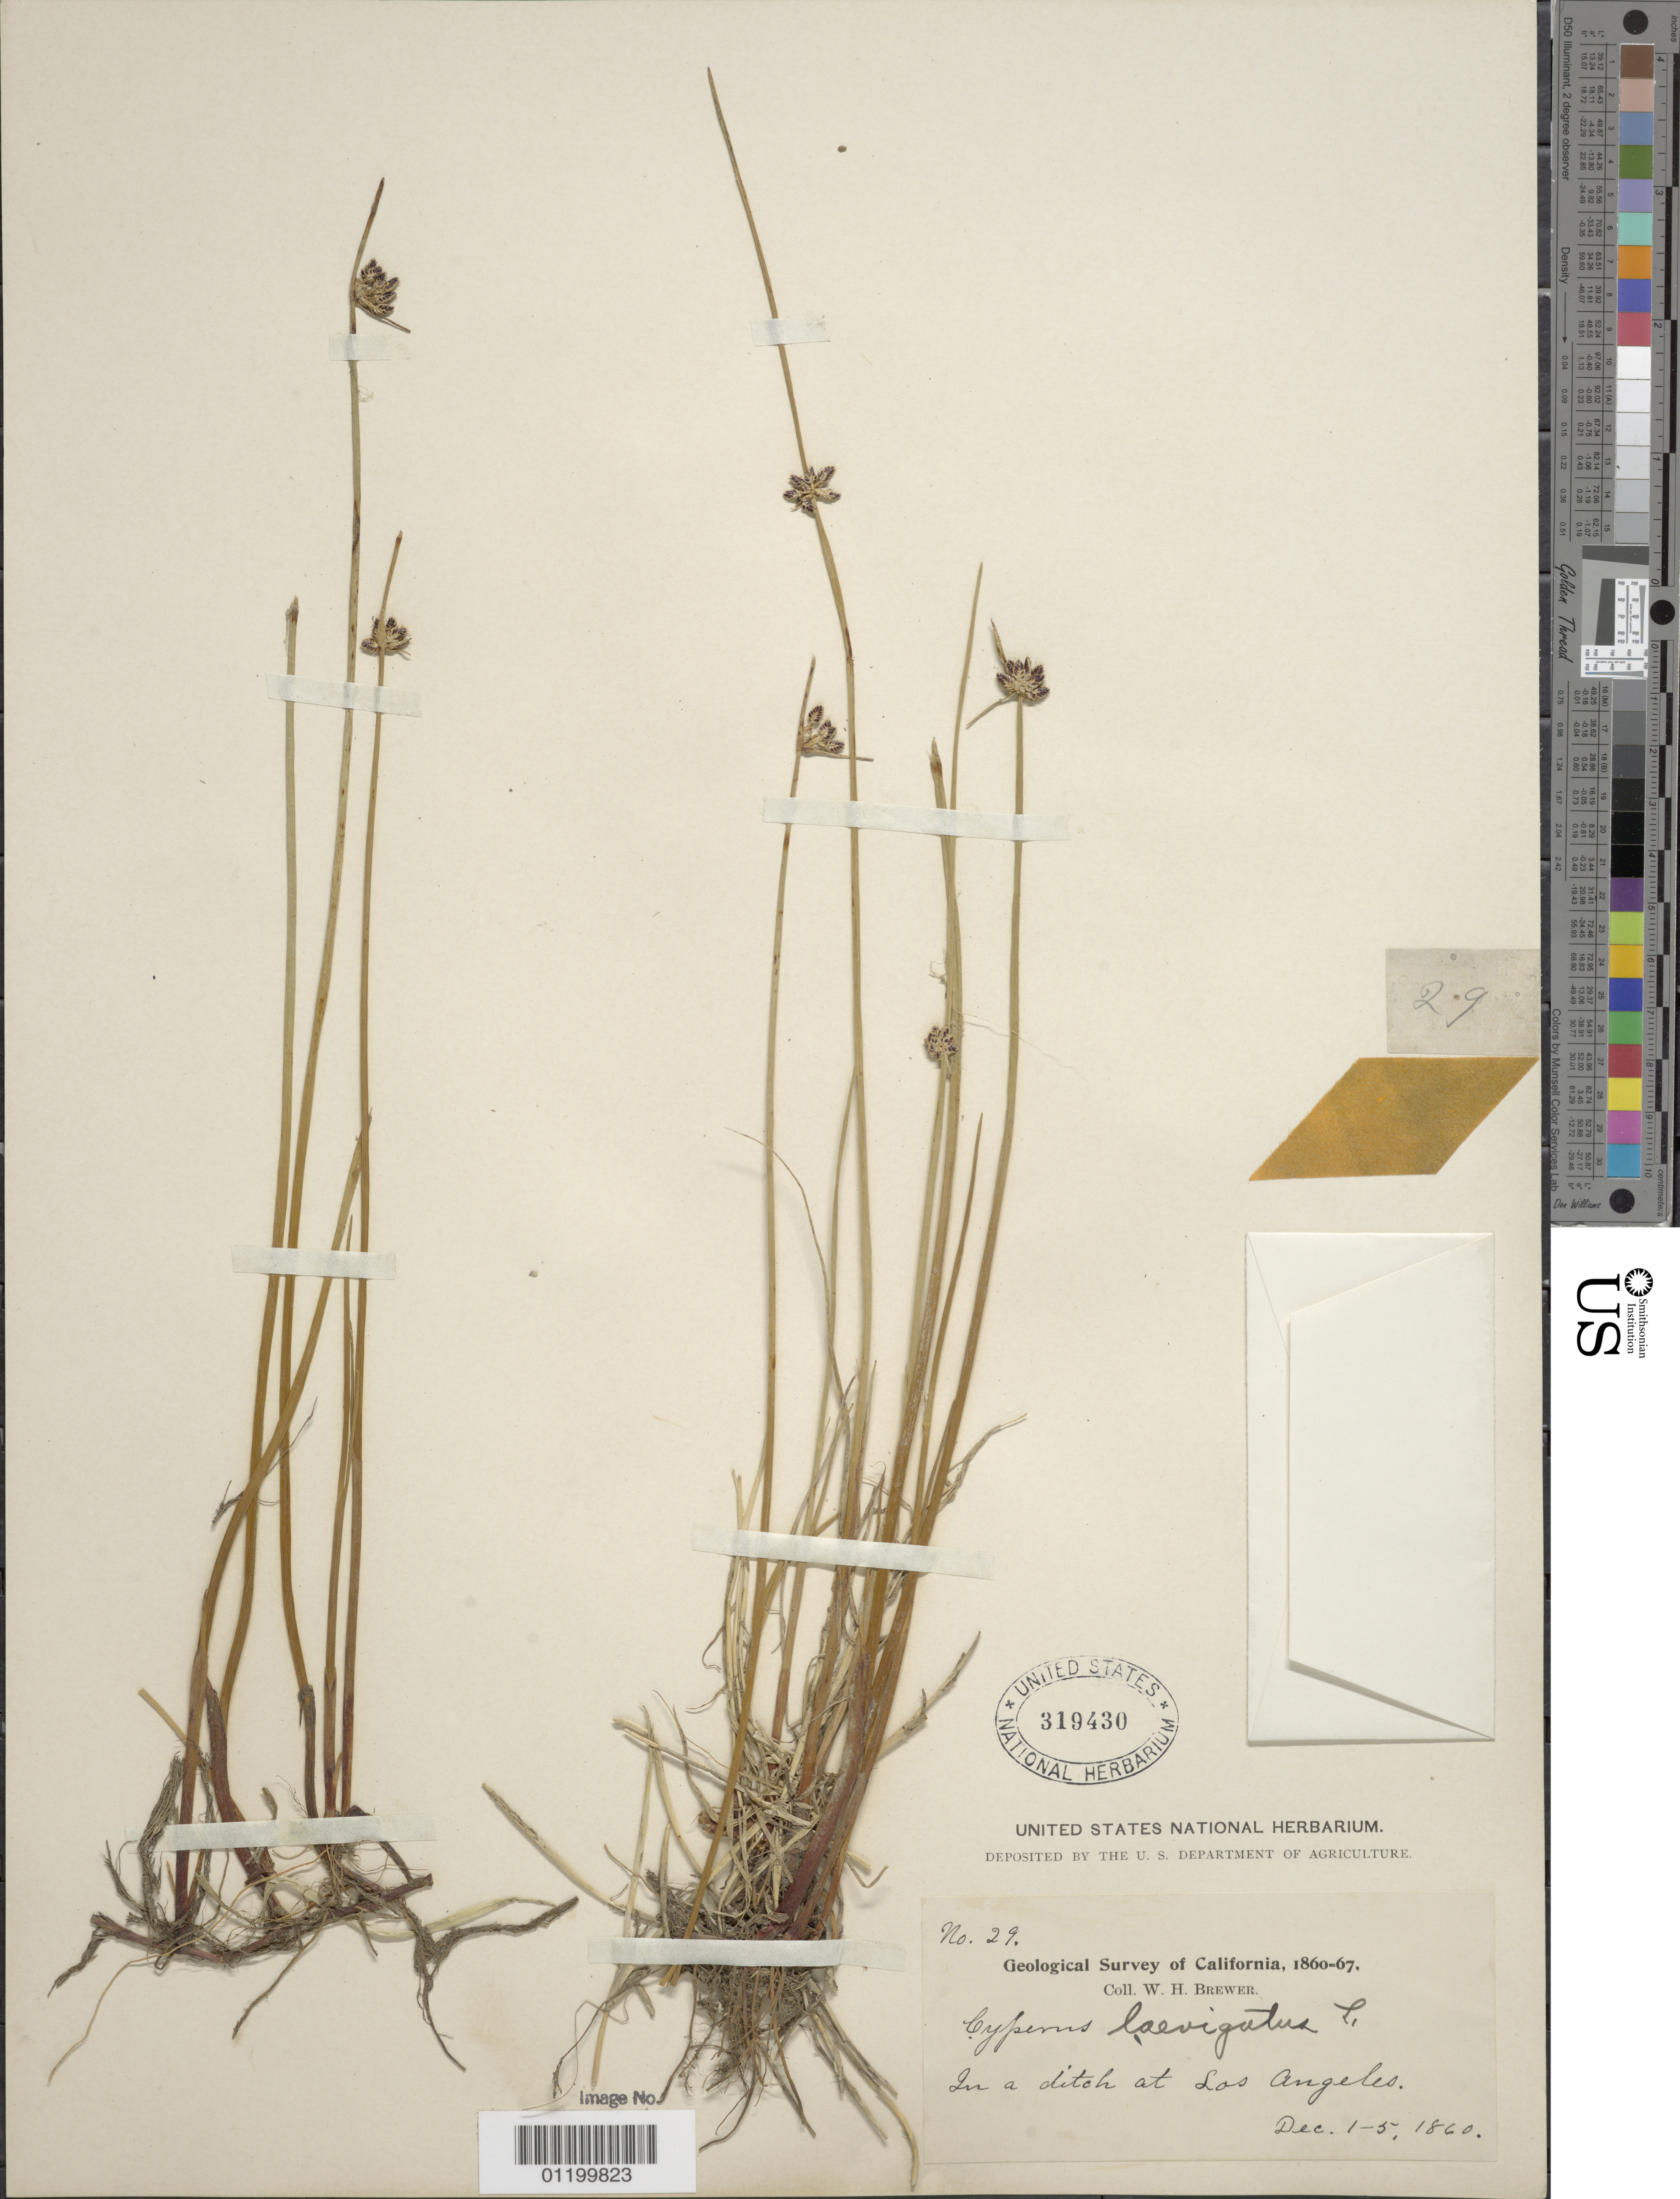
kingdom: Plantae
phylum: Tracheophyta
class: Liliopsida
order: Poales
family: Cyperaceae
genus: Cyperus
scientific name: Cyperus laevigatus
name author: L.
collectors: W. H. Brewer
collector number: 29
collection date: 1860-12-01/1860-12-05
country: United States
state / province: California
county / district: Los Angeles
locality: Los Angeles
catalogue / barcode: US 319430